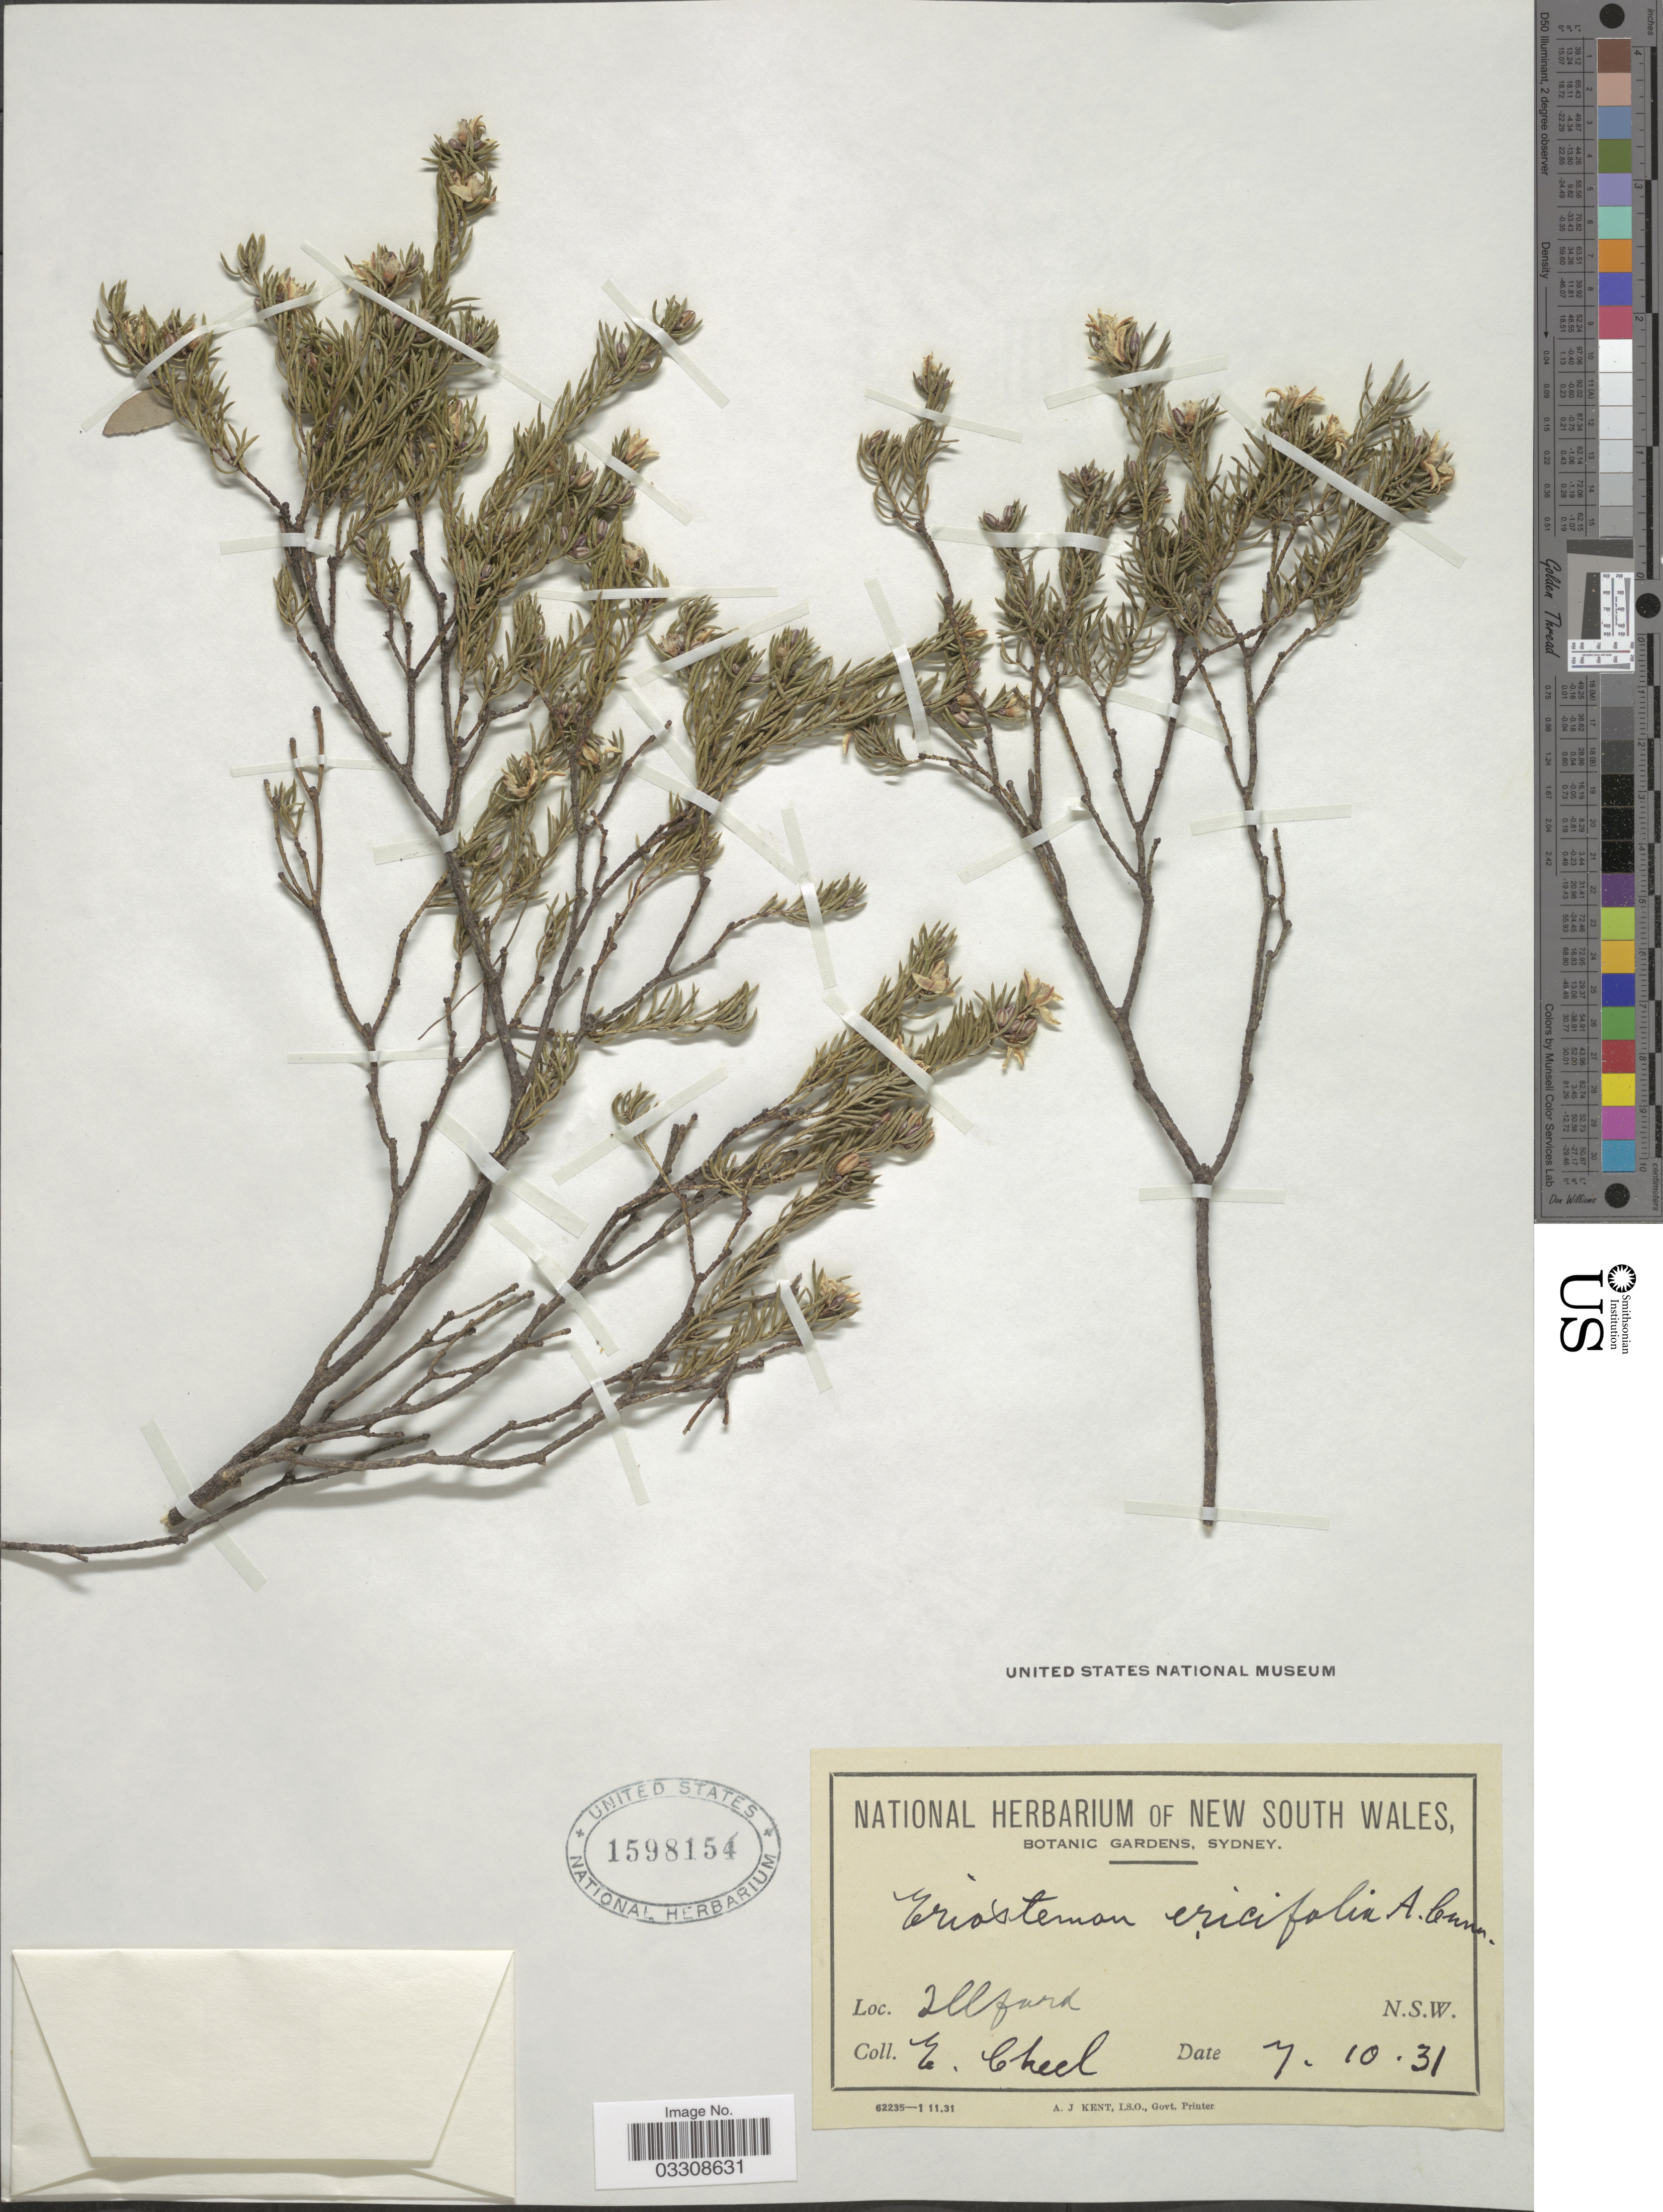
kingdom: Plantae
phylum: Tracheophyta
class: Magnoliopsida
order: Sapindales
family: Rutaceae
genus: Eriostemon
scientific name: Eriostemon ericifolius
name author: A. Cunn. ex Benth.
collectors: E. Cheel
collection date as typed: Transcribed d/m/y: 7/10/31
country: Australia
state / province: New South Wales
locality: Illford.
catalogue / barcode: US 1598154